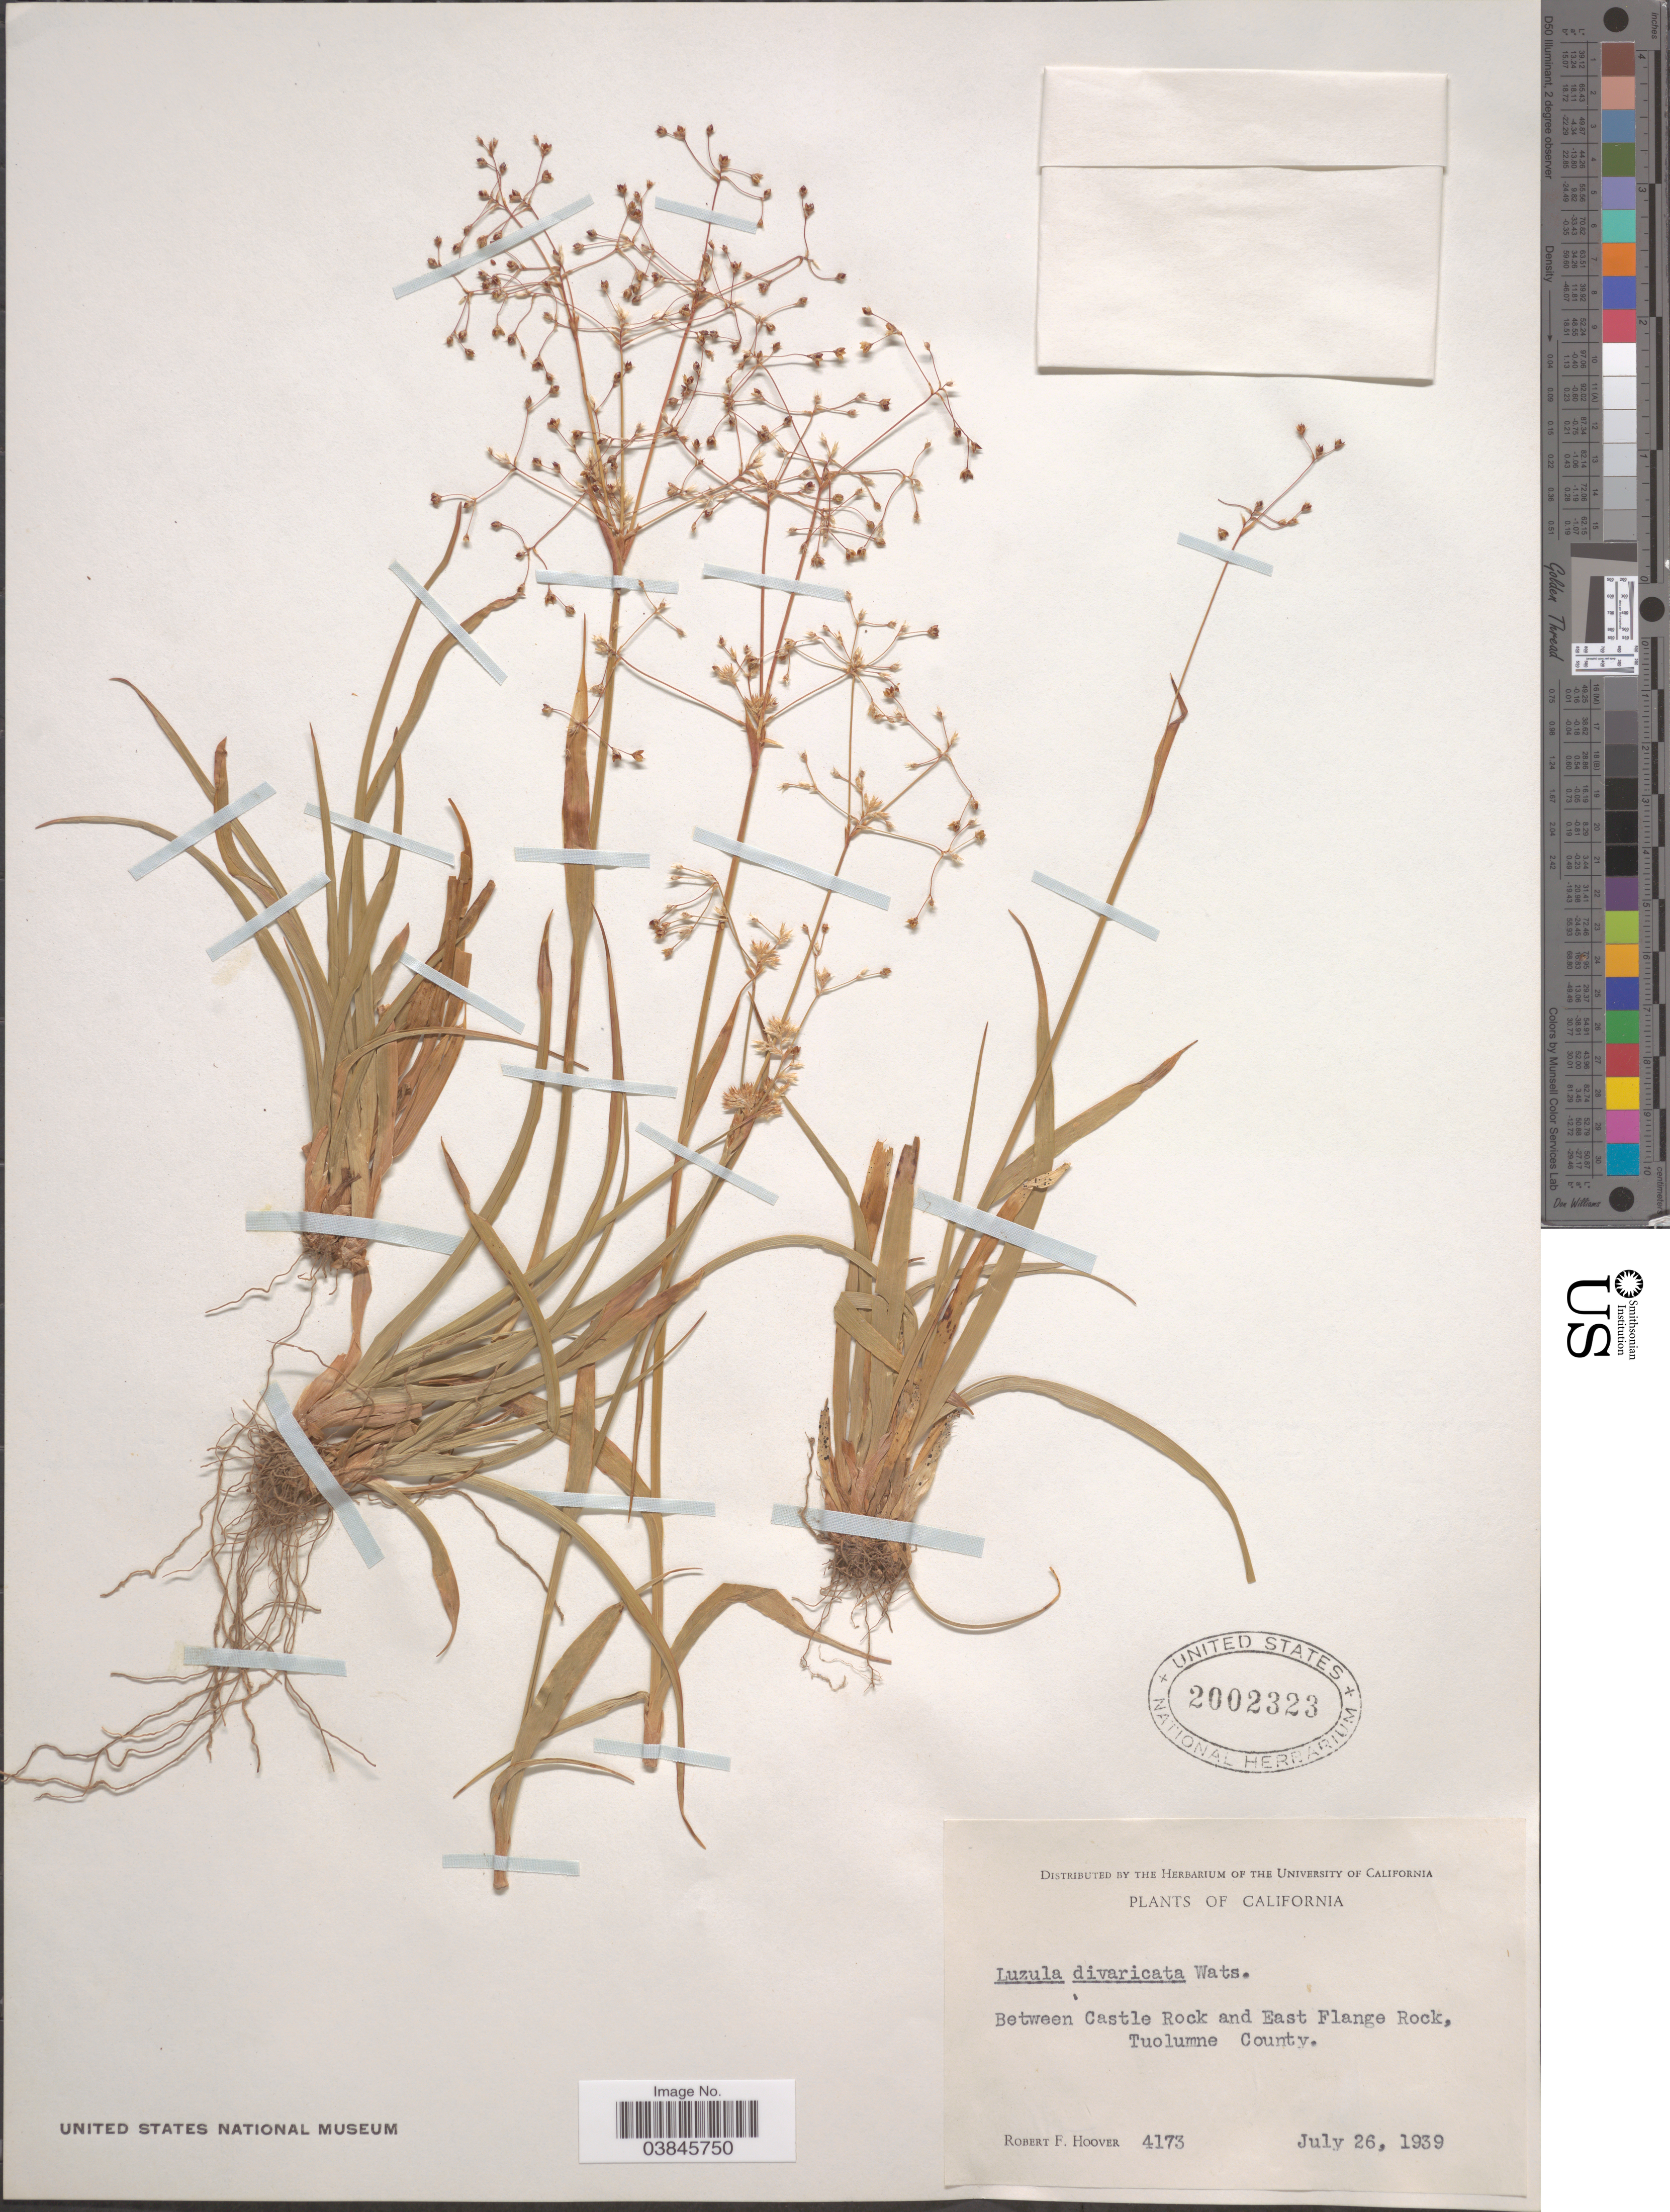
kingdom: Plantae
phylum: Tracheophyta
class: Liliopsida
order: Poales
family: Juncaceae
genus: Luzula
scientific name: Luzula divaricata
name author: S. Watson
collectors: R. F. Hoover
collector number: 4173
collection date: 1939-07-26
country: United States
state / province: California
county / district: Tuolumne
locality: Between Castle Rock and East Flange Rock, Tuolumne County.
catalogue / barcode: US 2002323